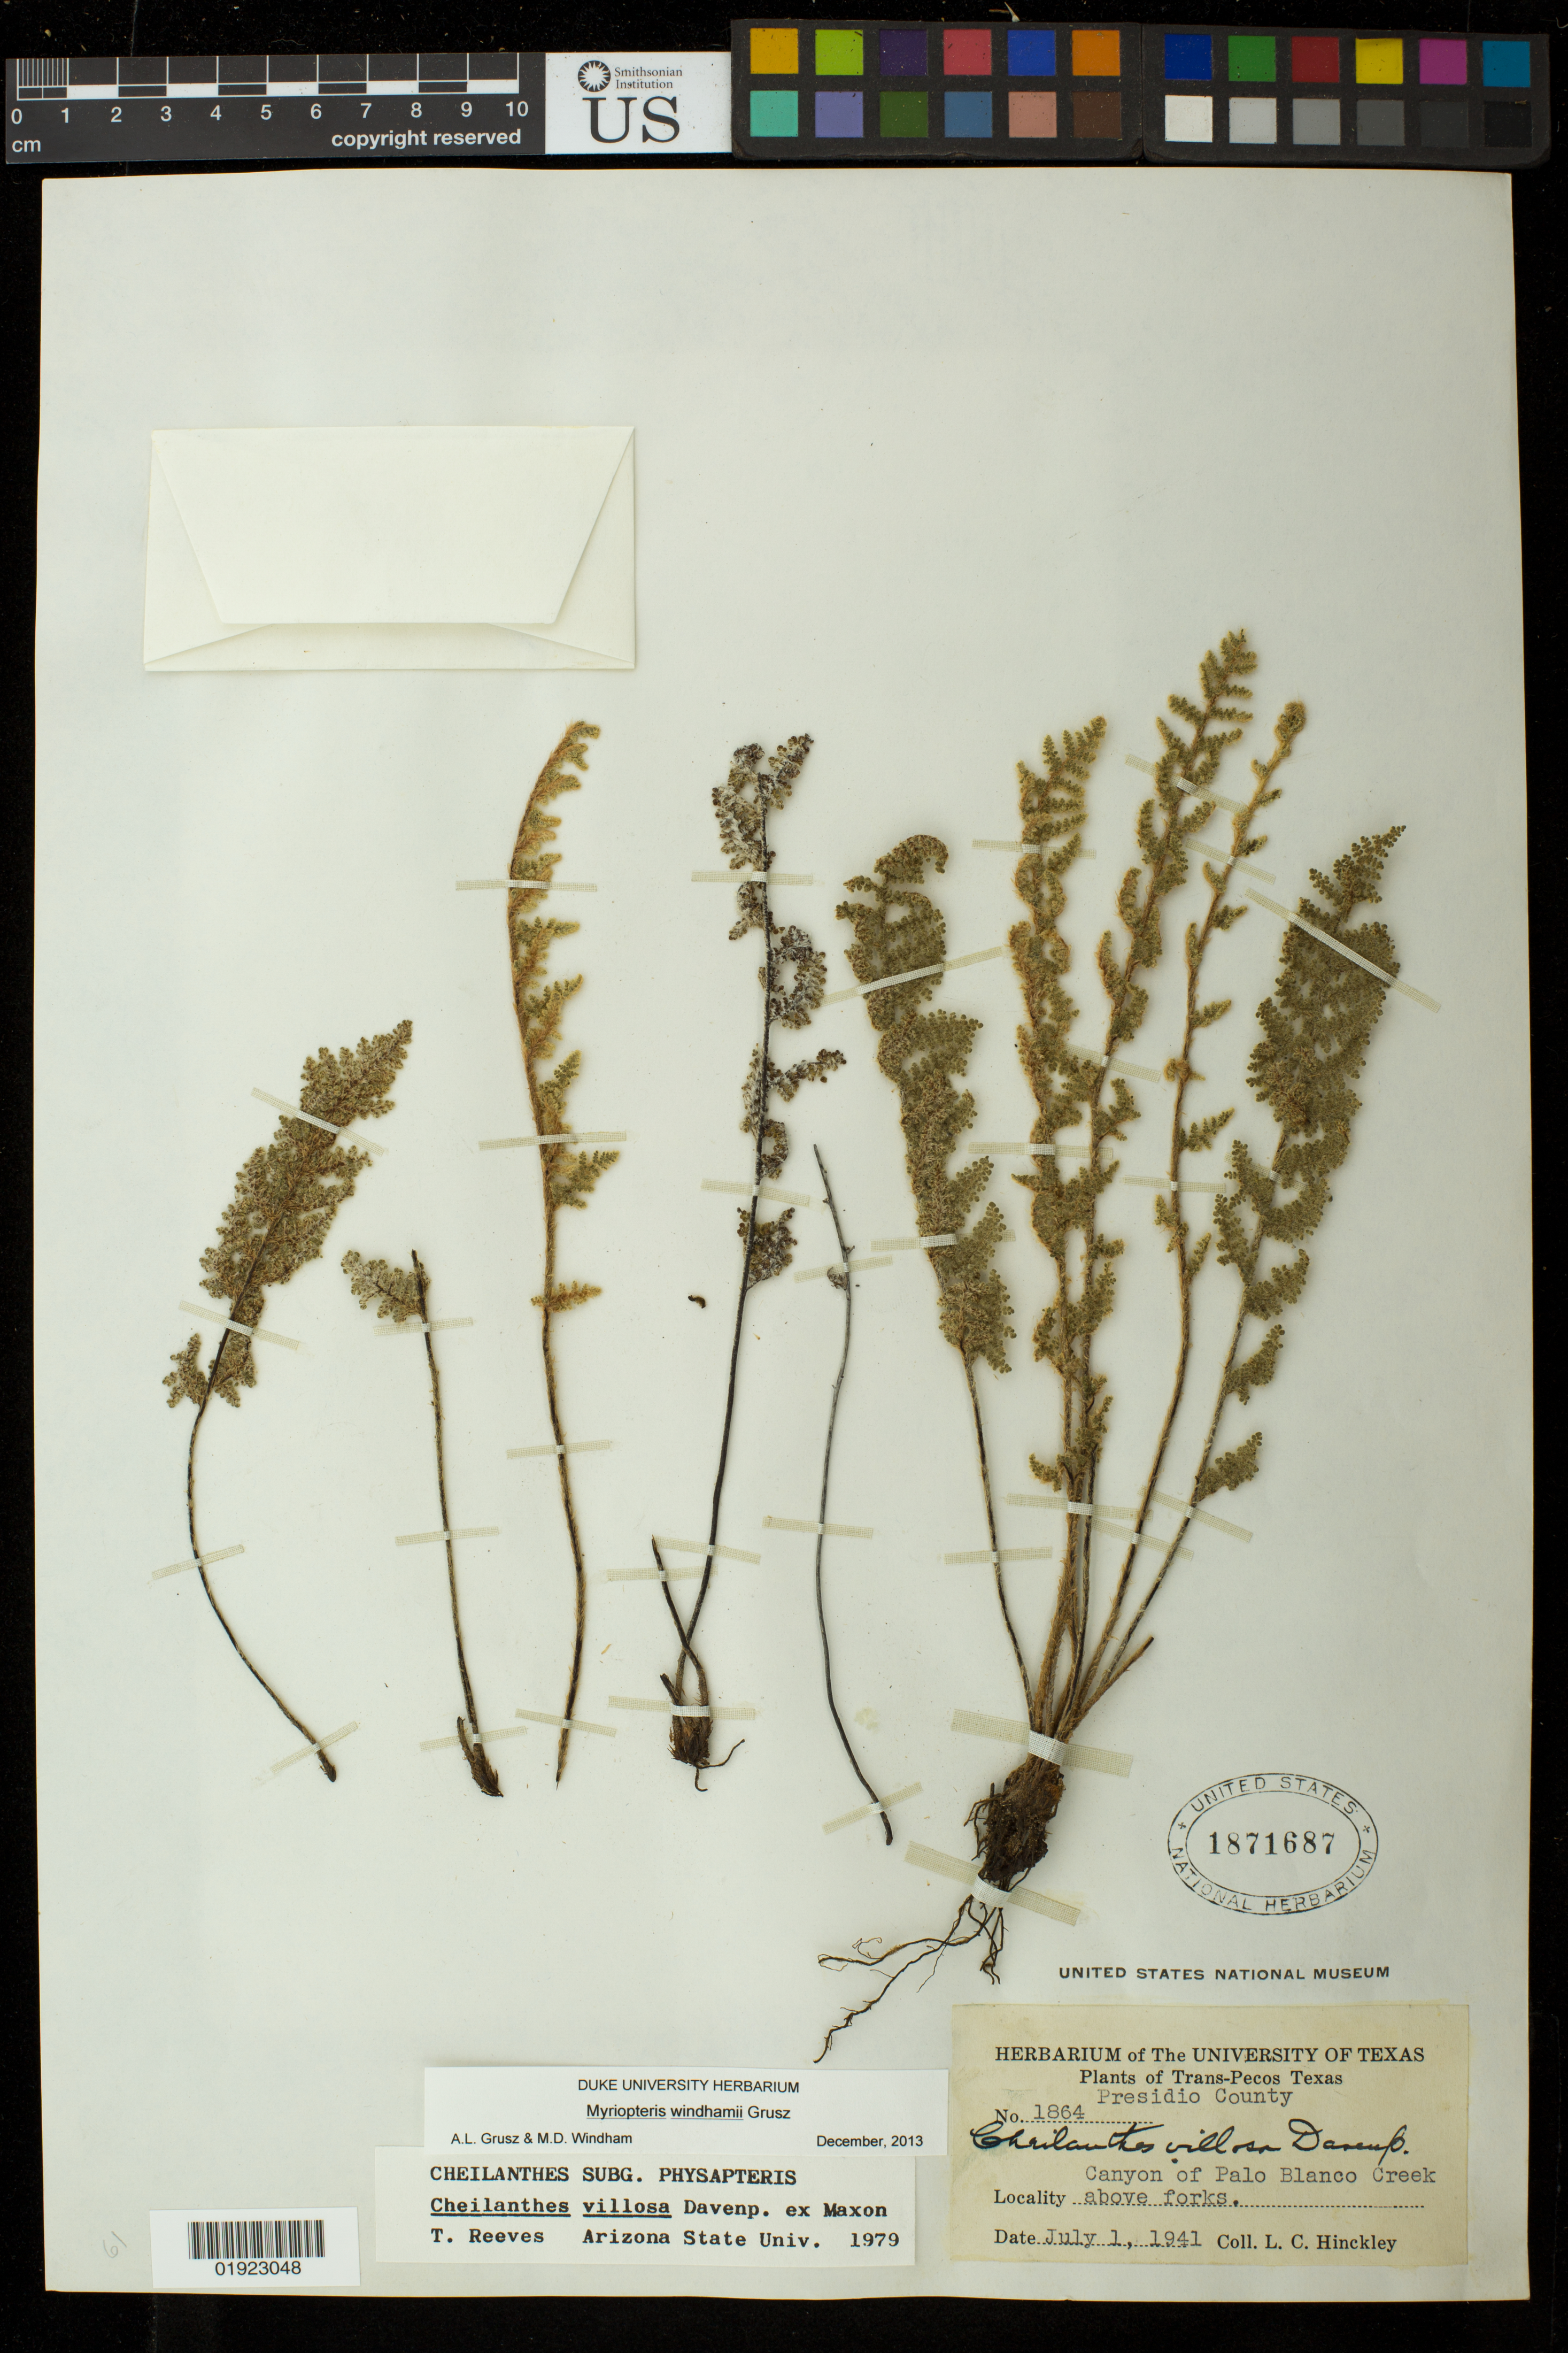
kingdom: Plantae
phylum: Tracheophyta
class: Polypodiopsida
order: Polypodiales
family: Pteridaceae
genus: Myriopteris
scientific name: Myriopteris windhamii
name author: Grusz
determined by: Grusz, A. L.; Windham, M. D.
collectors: L. Hinckley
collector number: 1864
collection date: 1941-07-01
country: United States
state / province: Texas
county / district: Presidio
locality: Canyon of Palo Blanco Creek above Forks.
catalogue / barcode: US 1871687